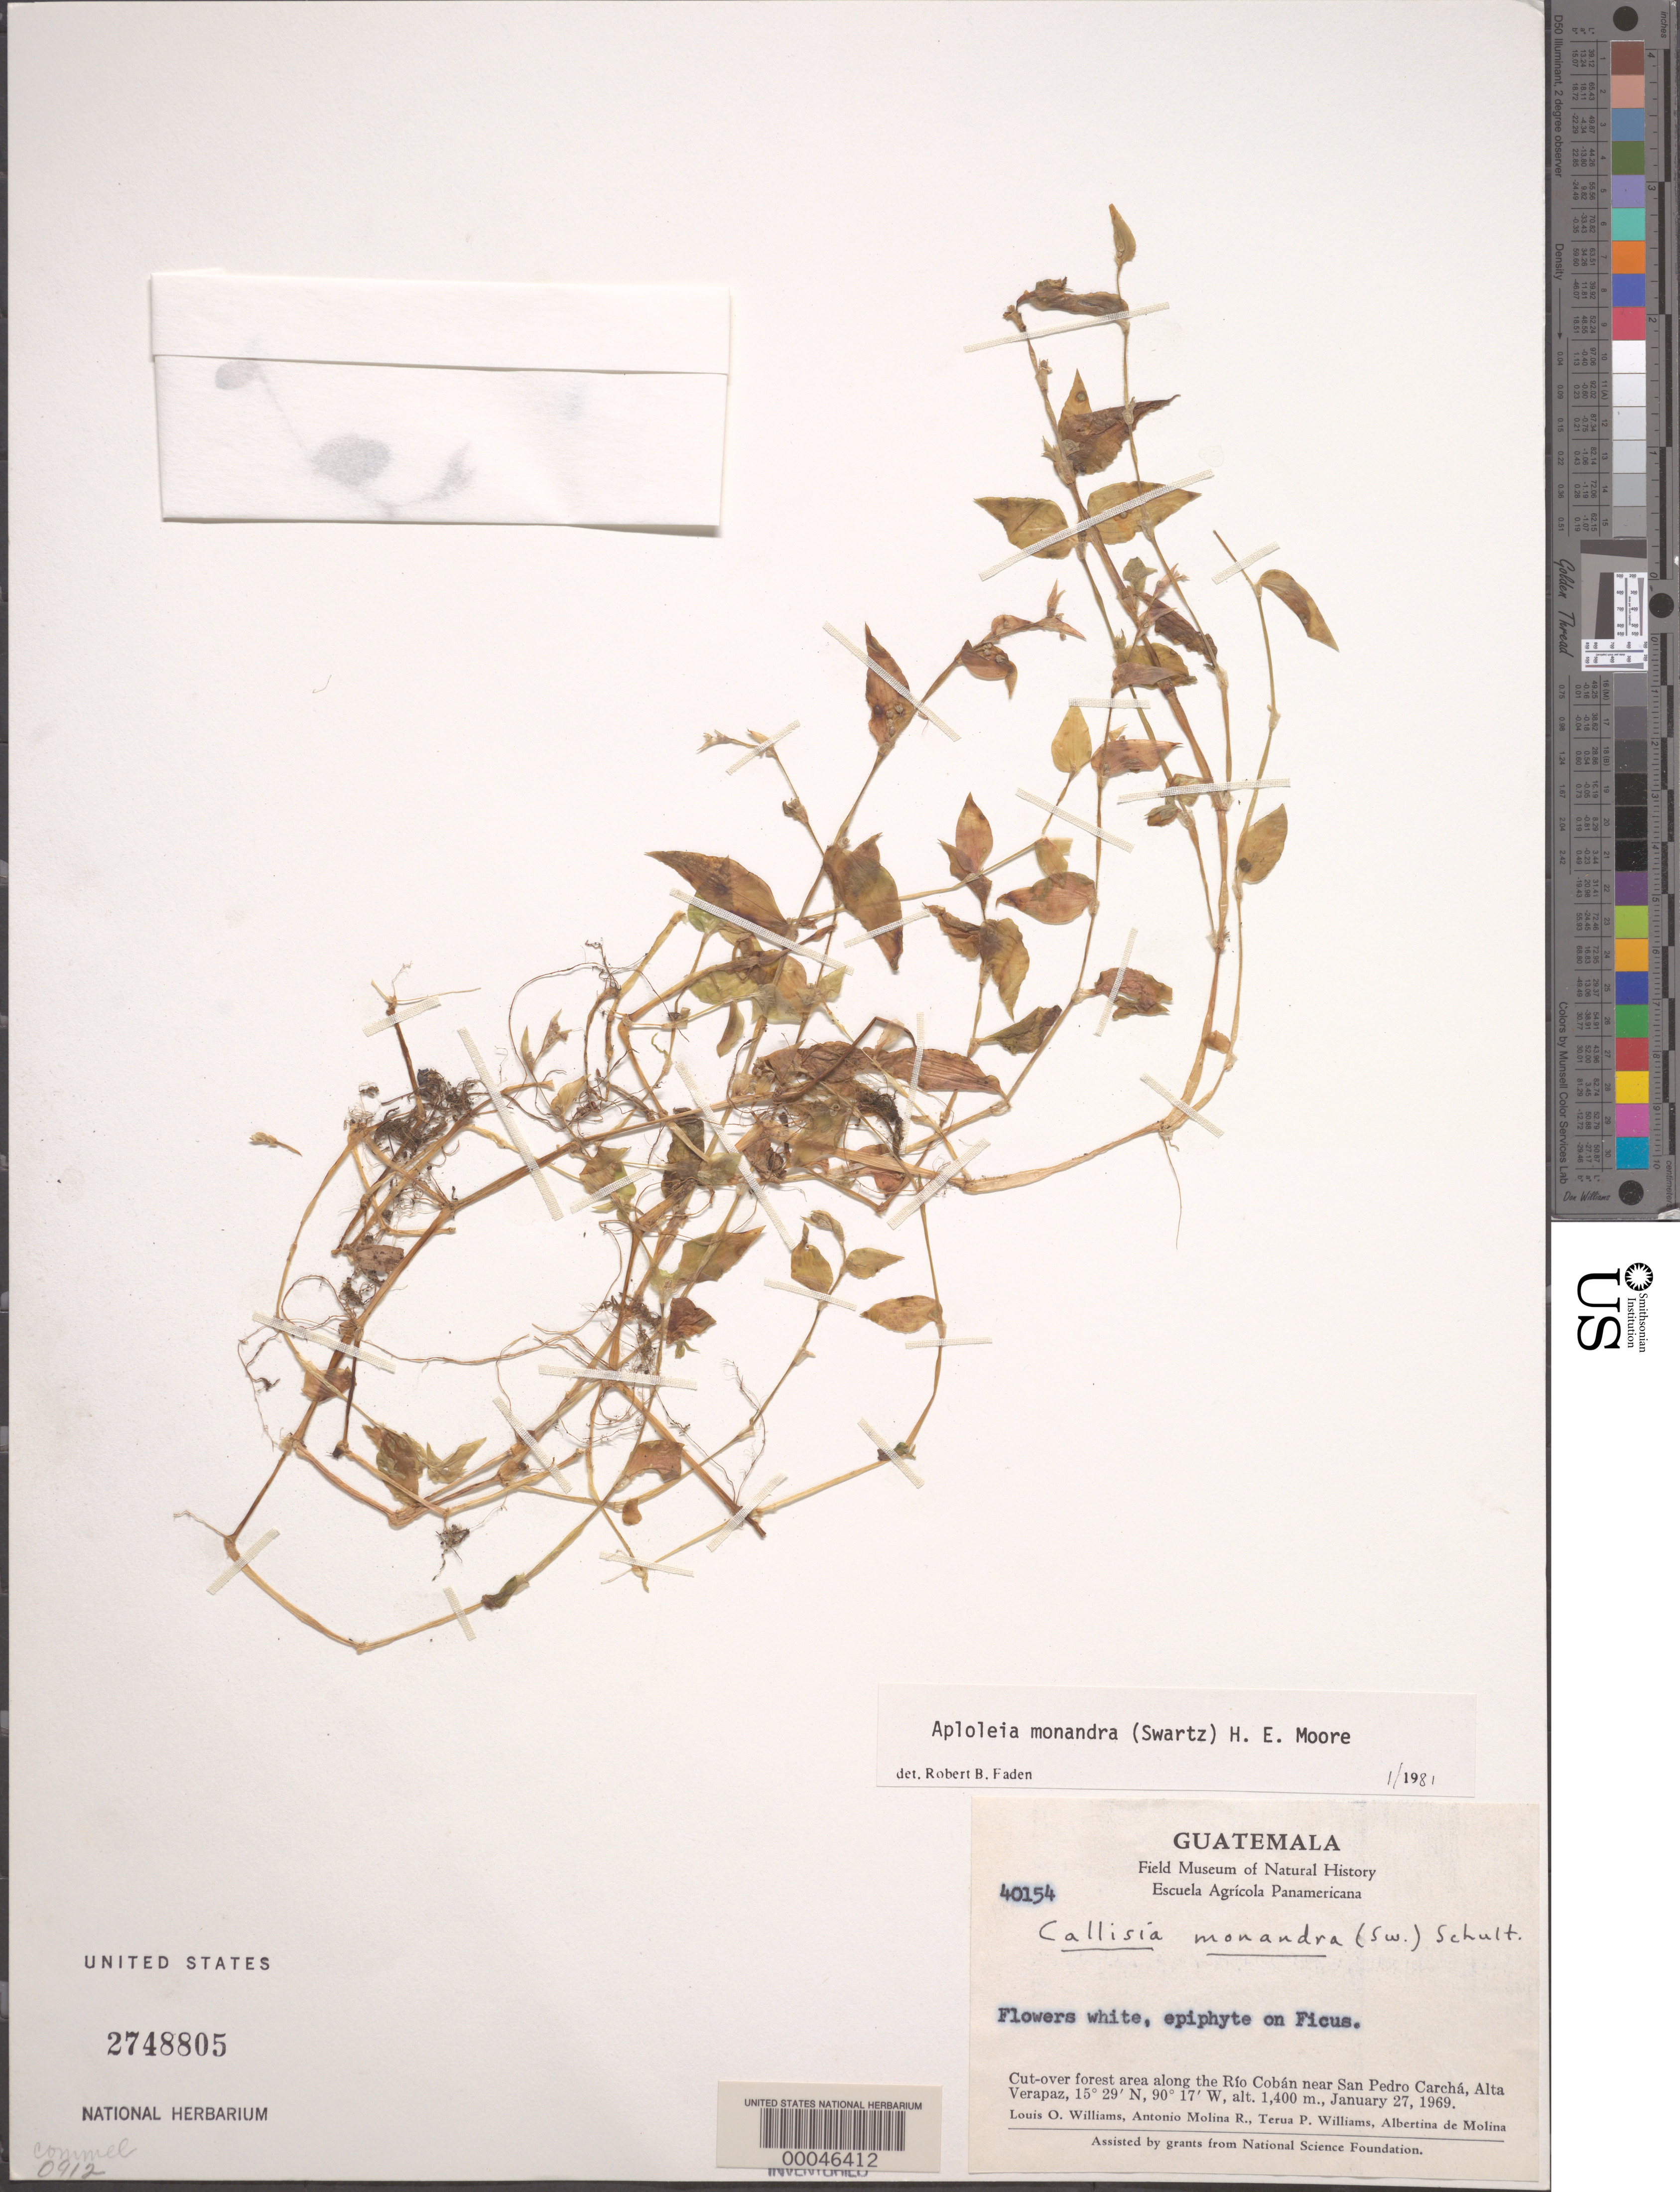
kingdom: Plantae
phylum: Tracheophyta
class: Liliopsida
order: Commelinales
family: Commelinaceae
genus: Callisia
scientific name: Callisia monandra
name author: (Sw.) Schult. & Schult. f.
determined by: Faden, Robert B., (US), Smithsonian Institution - National Museum of Natural History (UNITED STATES)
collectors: L. O. Williams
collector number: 40154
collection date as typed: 27 Jan 1969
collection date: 1969-01-27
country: Guatemala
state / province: Alta Verapaz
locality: Along Rio Cobán near San Pedro Carcha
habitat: Cut-over forest; riverbank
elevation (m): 1400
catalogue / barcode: US 2748805